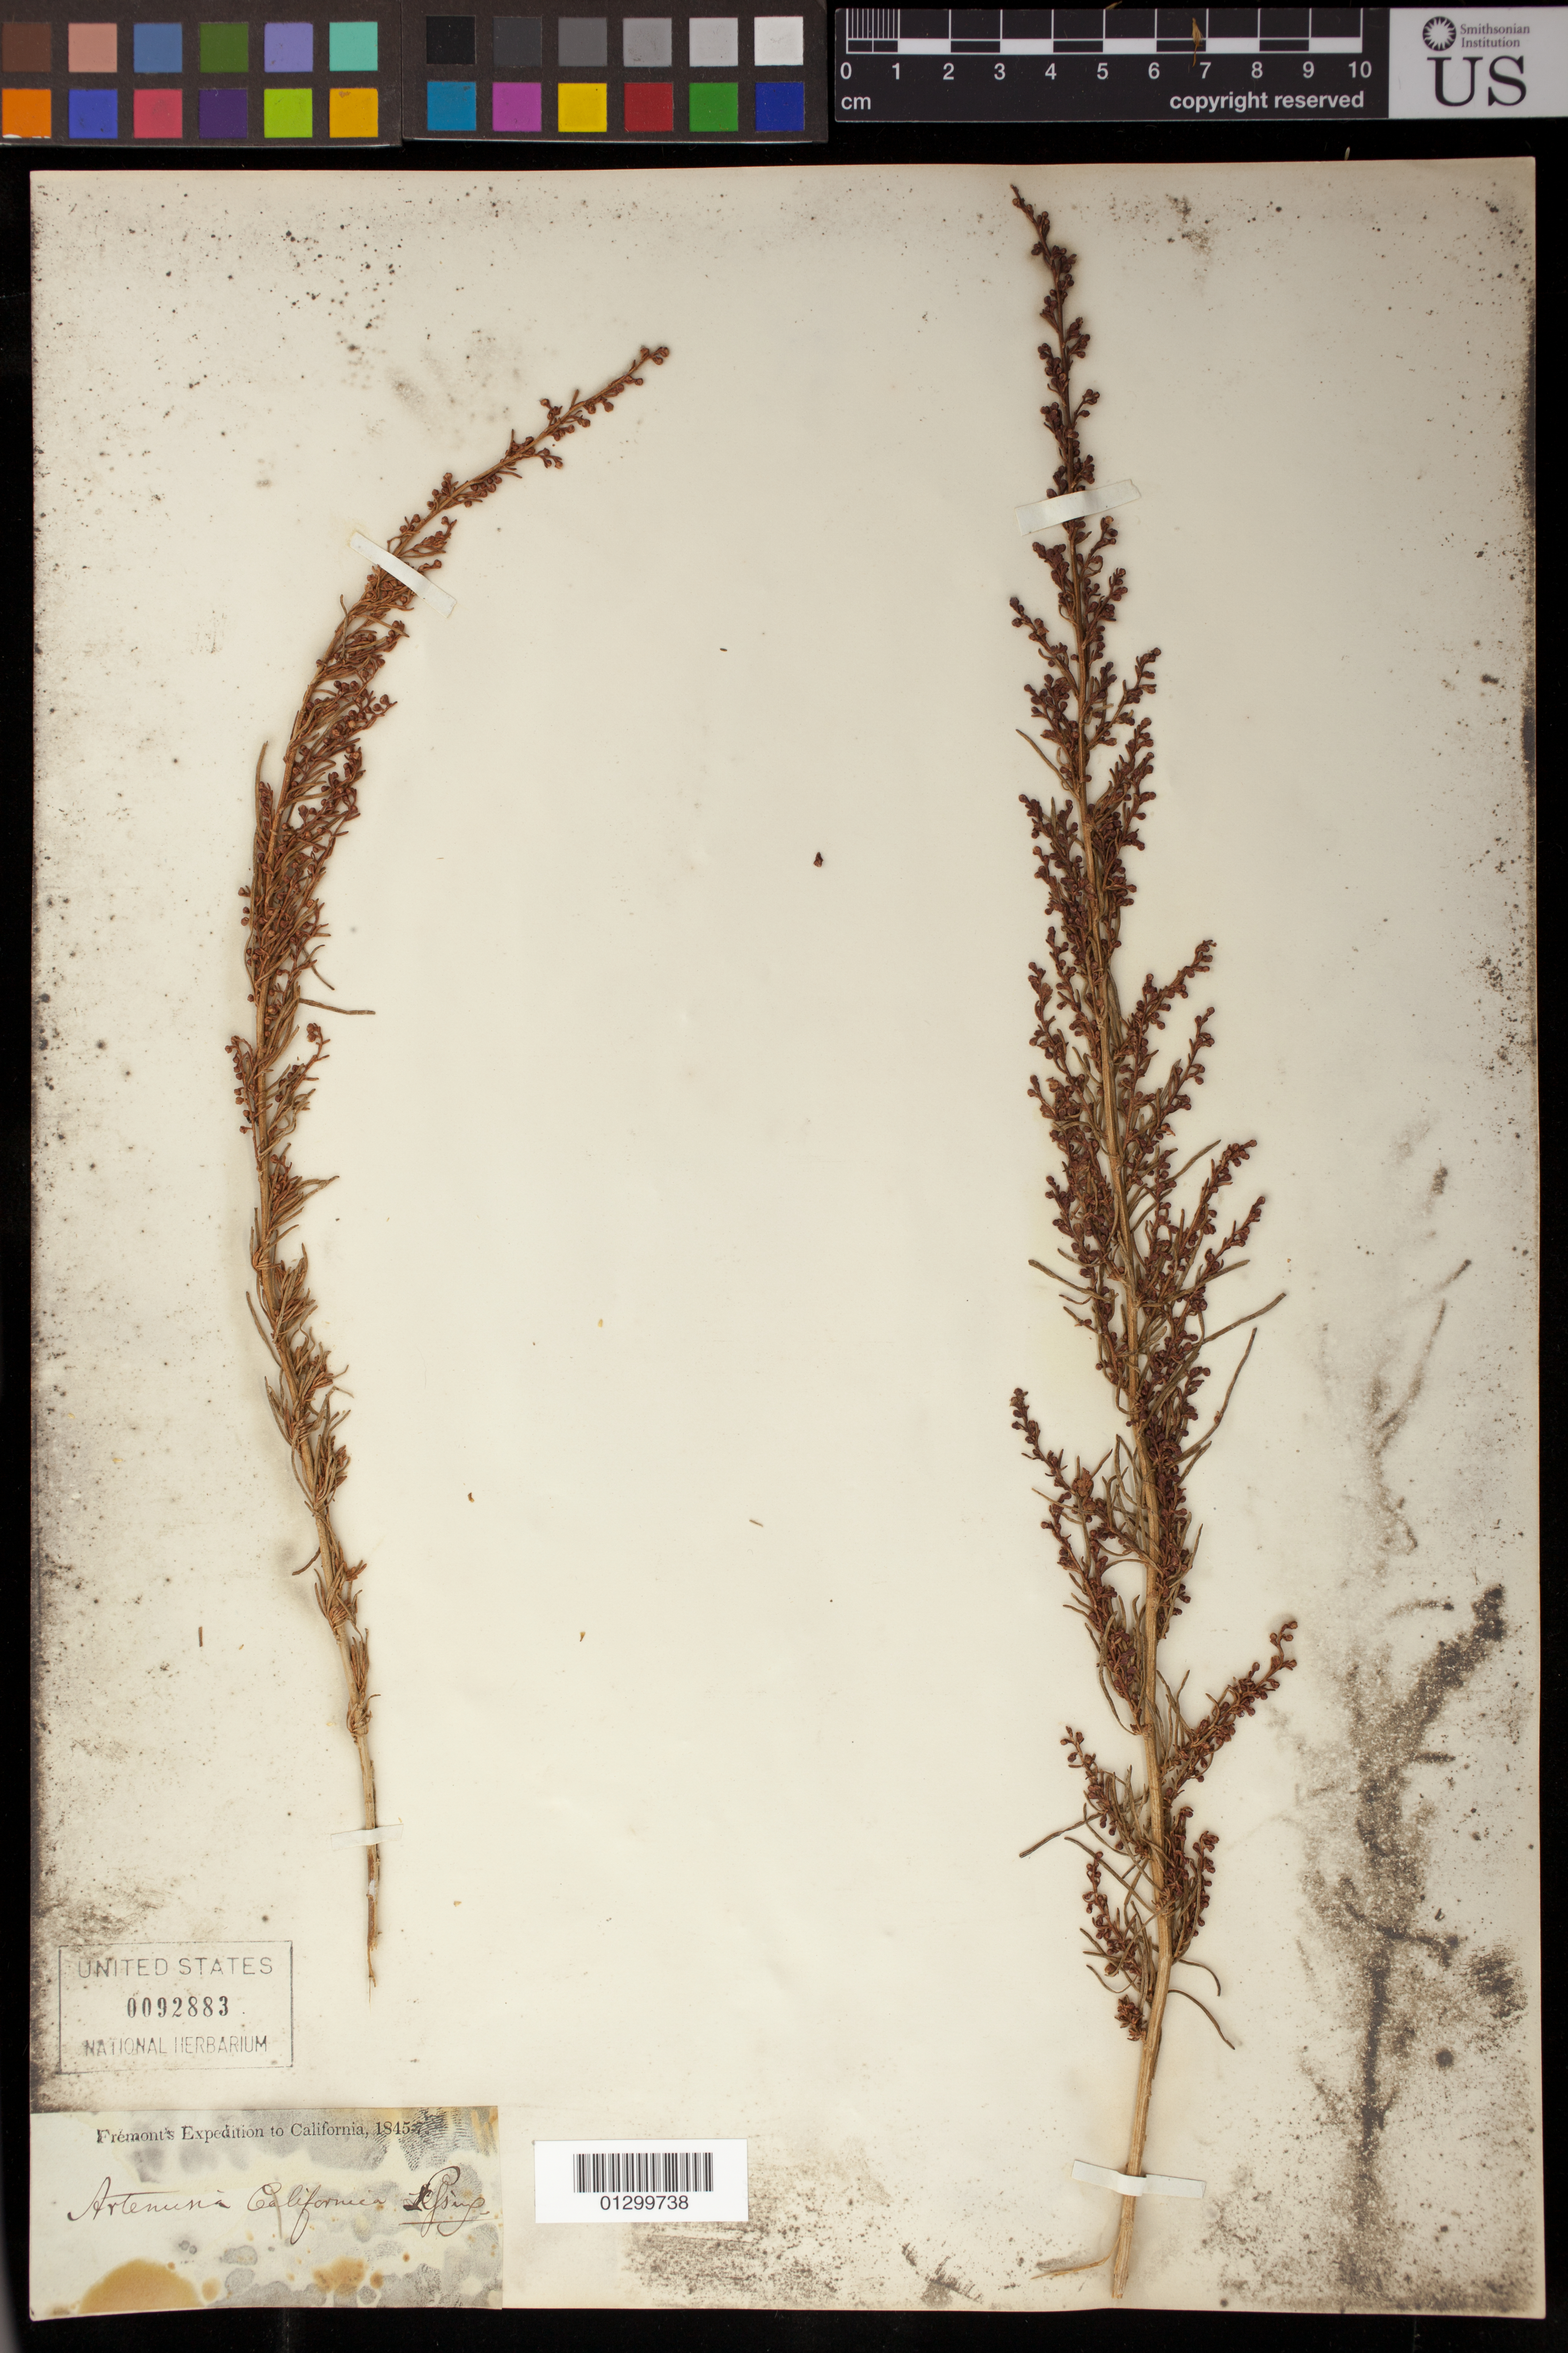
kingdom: Plantae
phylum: Tracheophyta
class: Magnoliopsida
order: Asterales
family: Asteraceae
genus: Artemisia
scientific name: Artemisia californica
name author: Less.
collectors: J. C. Frémont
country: United States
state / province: California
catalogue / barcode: US 92883